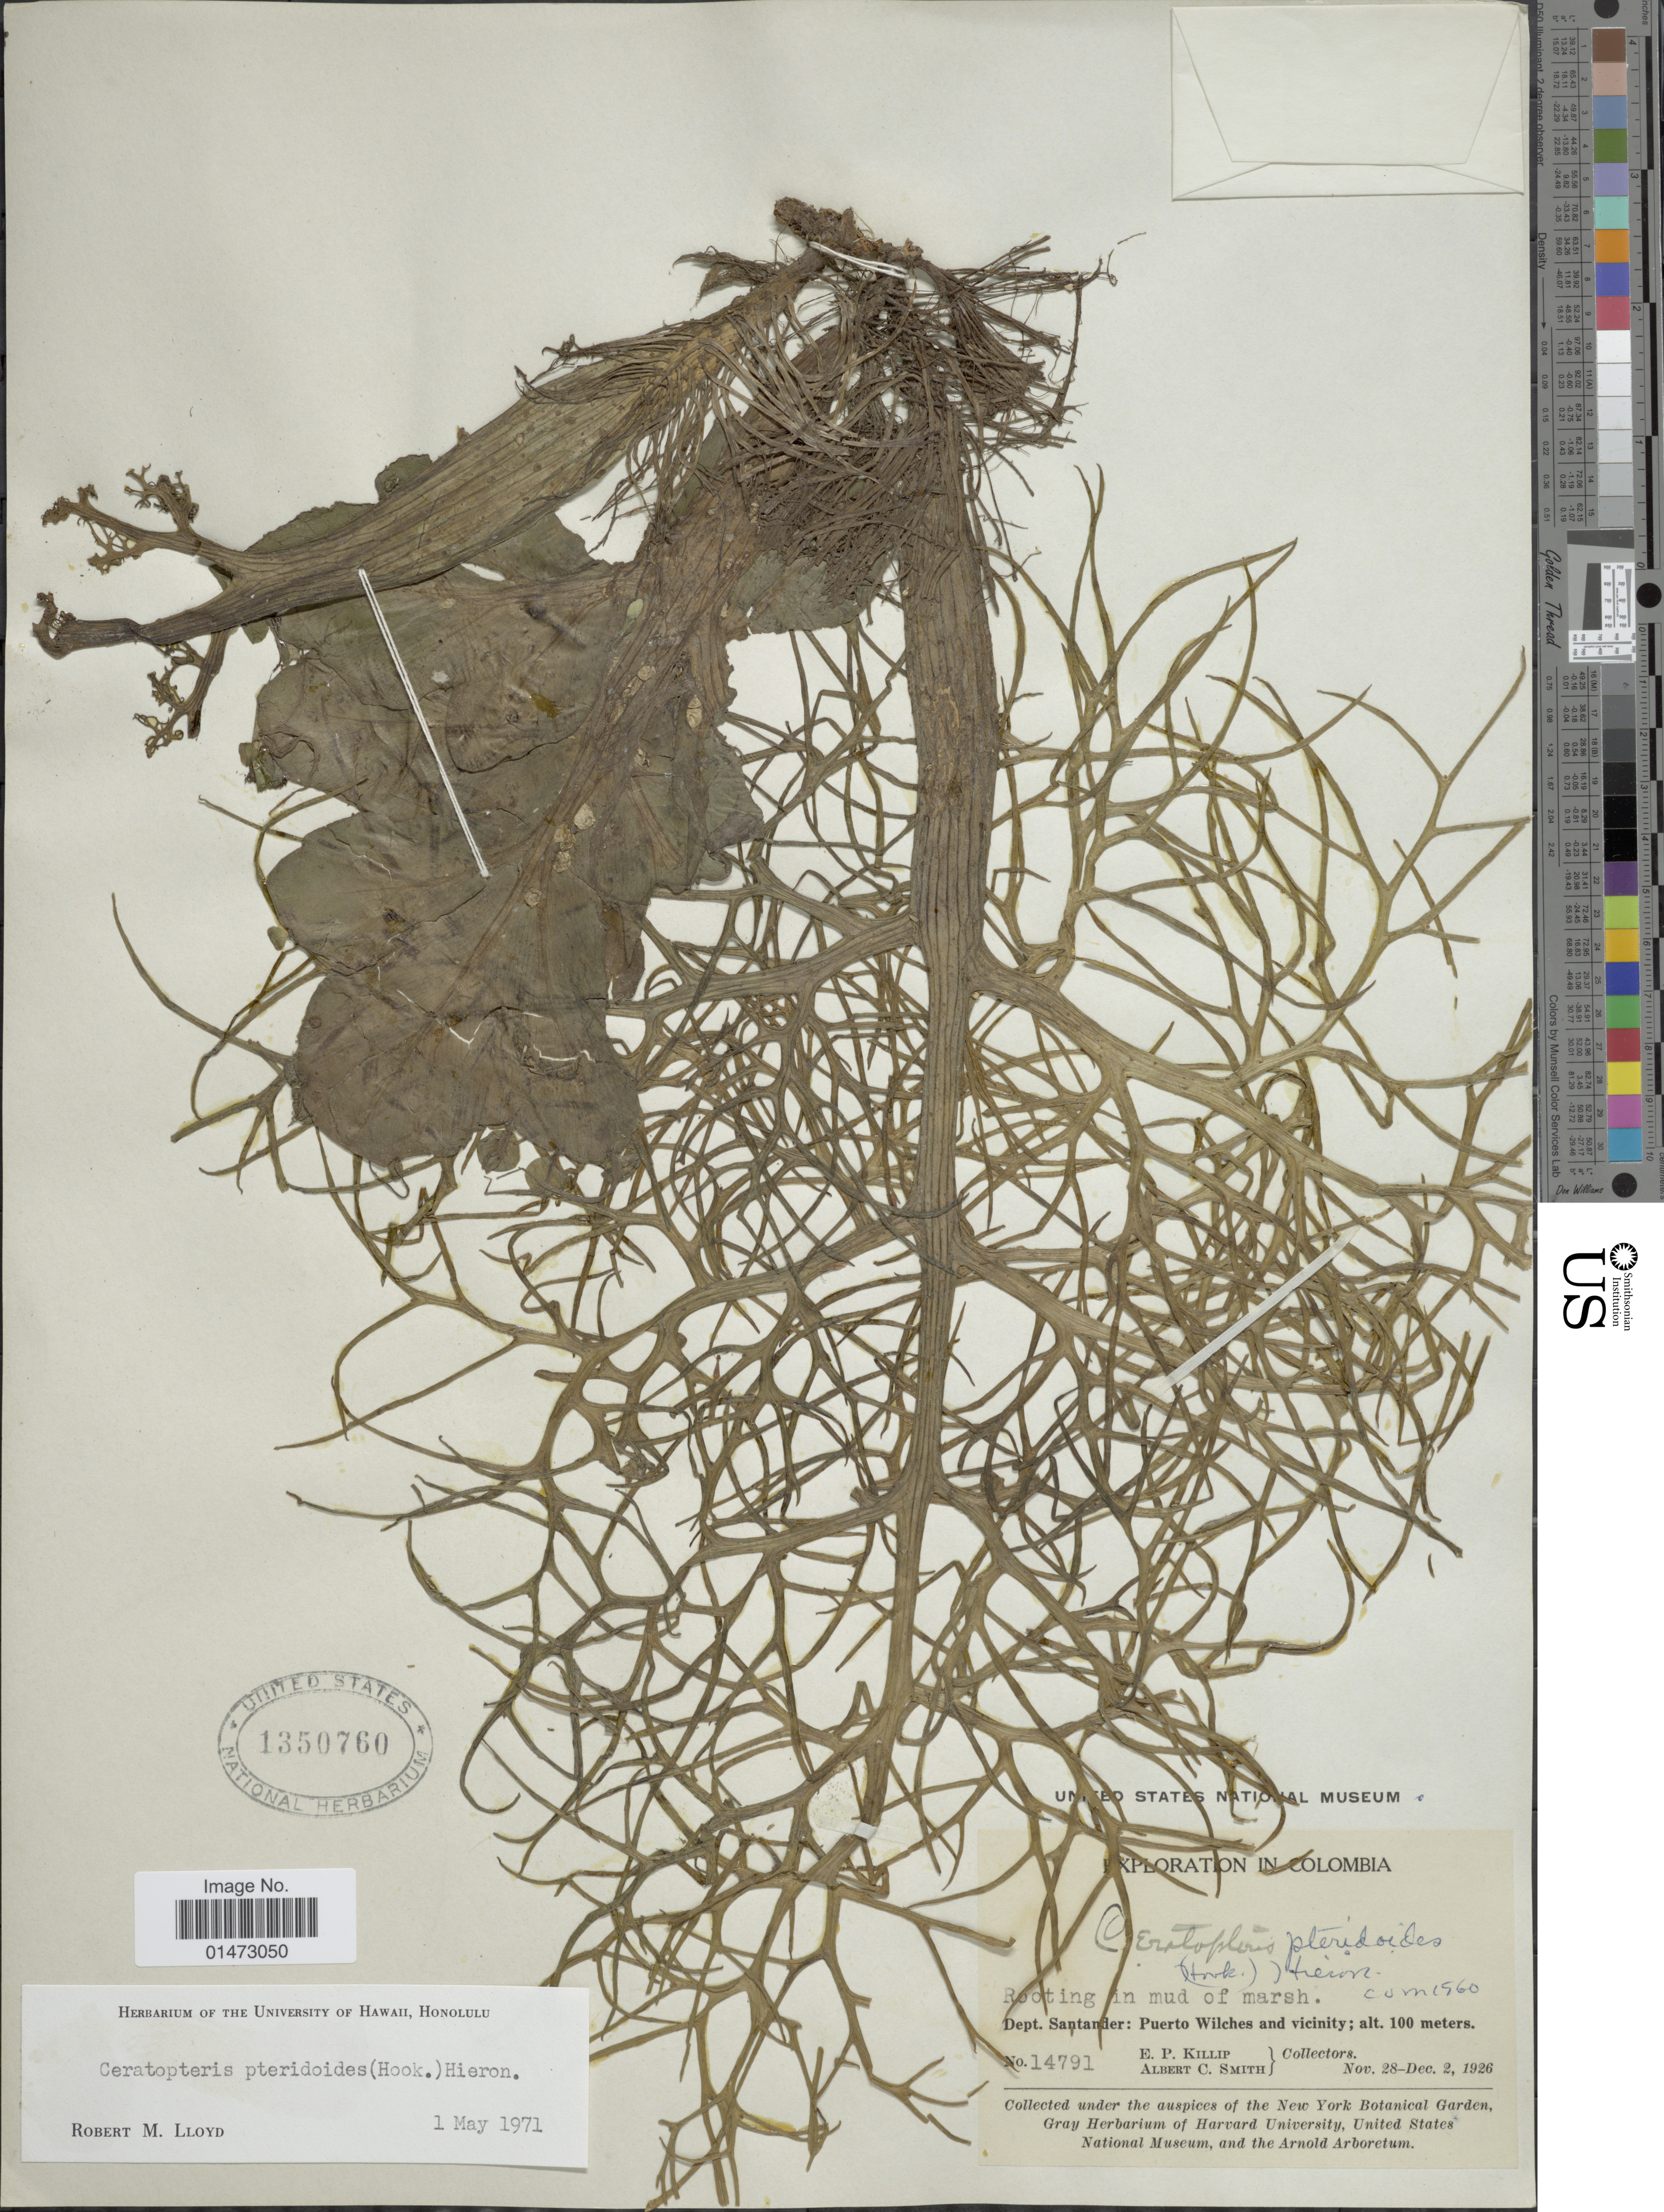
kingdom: Plantae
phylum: Tracheophyta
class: Polypodiopsida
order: Polypodiales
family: Pteridaceae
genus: Ceratopteris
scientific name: Ceratopteris pteridioides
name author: (Hook.) Hieron.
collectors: E. P. Killip & A. C. Smith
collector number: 14791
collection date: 1926-11-28/1926-12-02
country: Colombia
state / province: Santander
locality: Puerto Wilches and vicinity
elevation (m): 100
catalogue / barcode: US 1350760